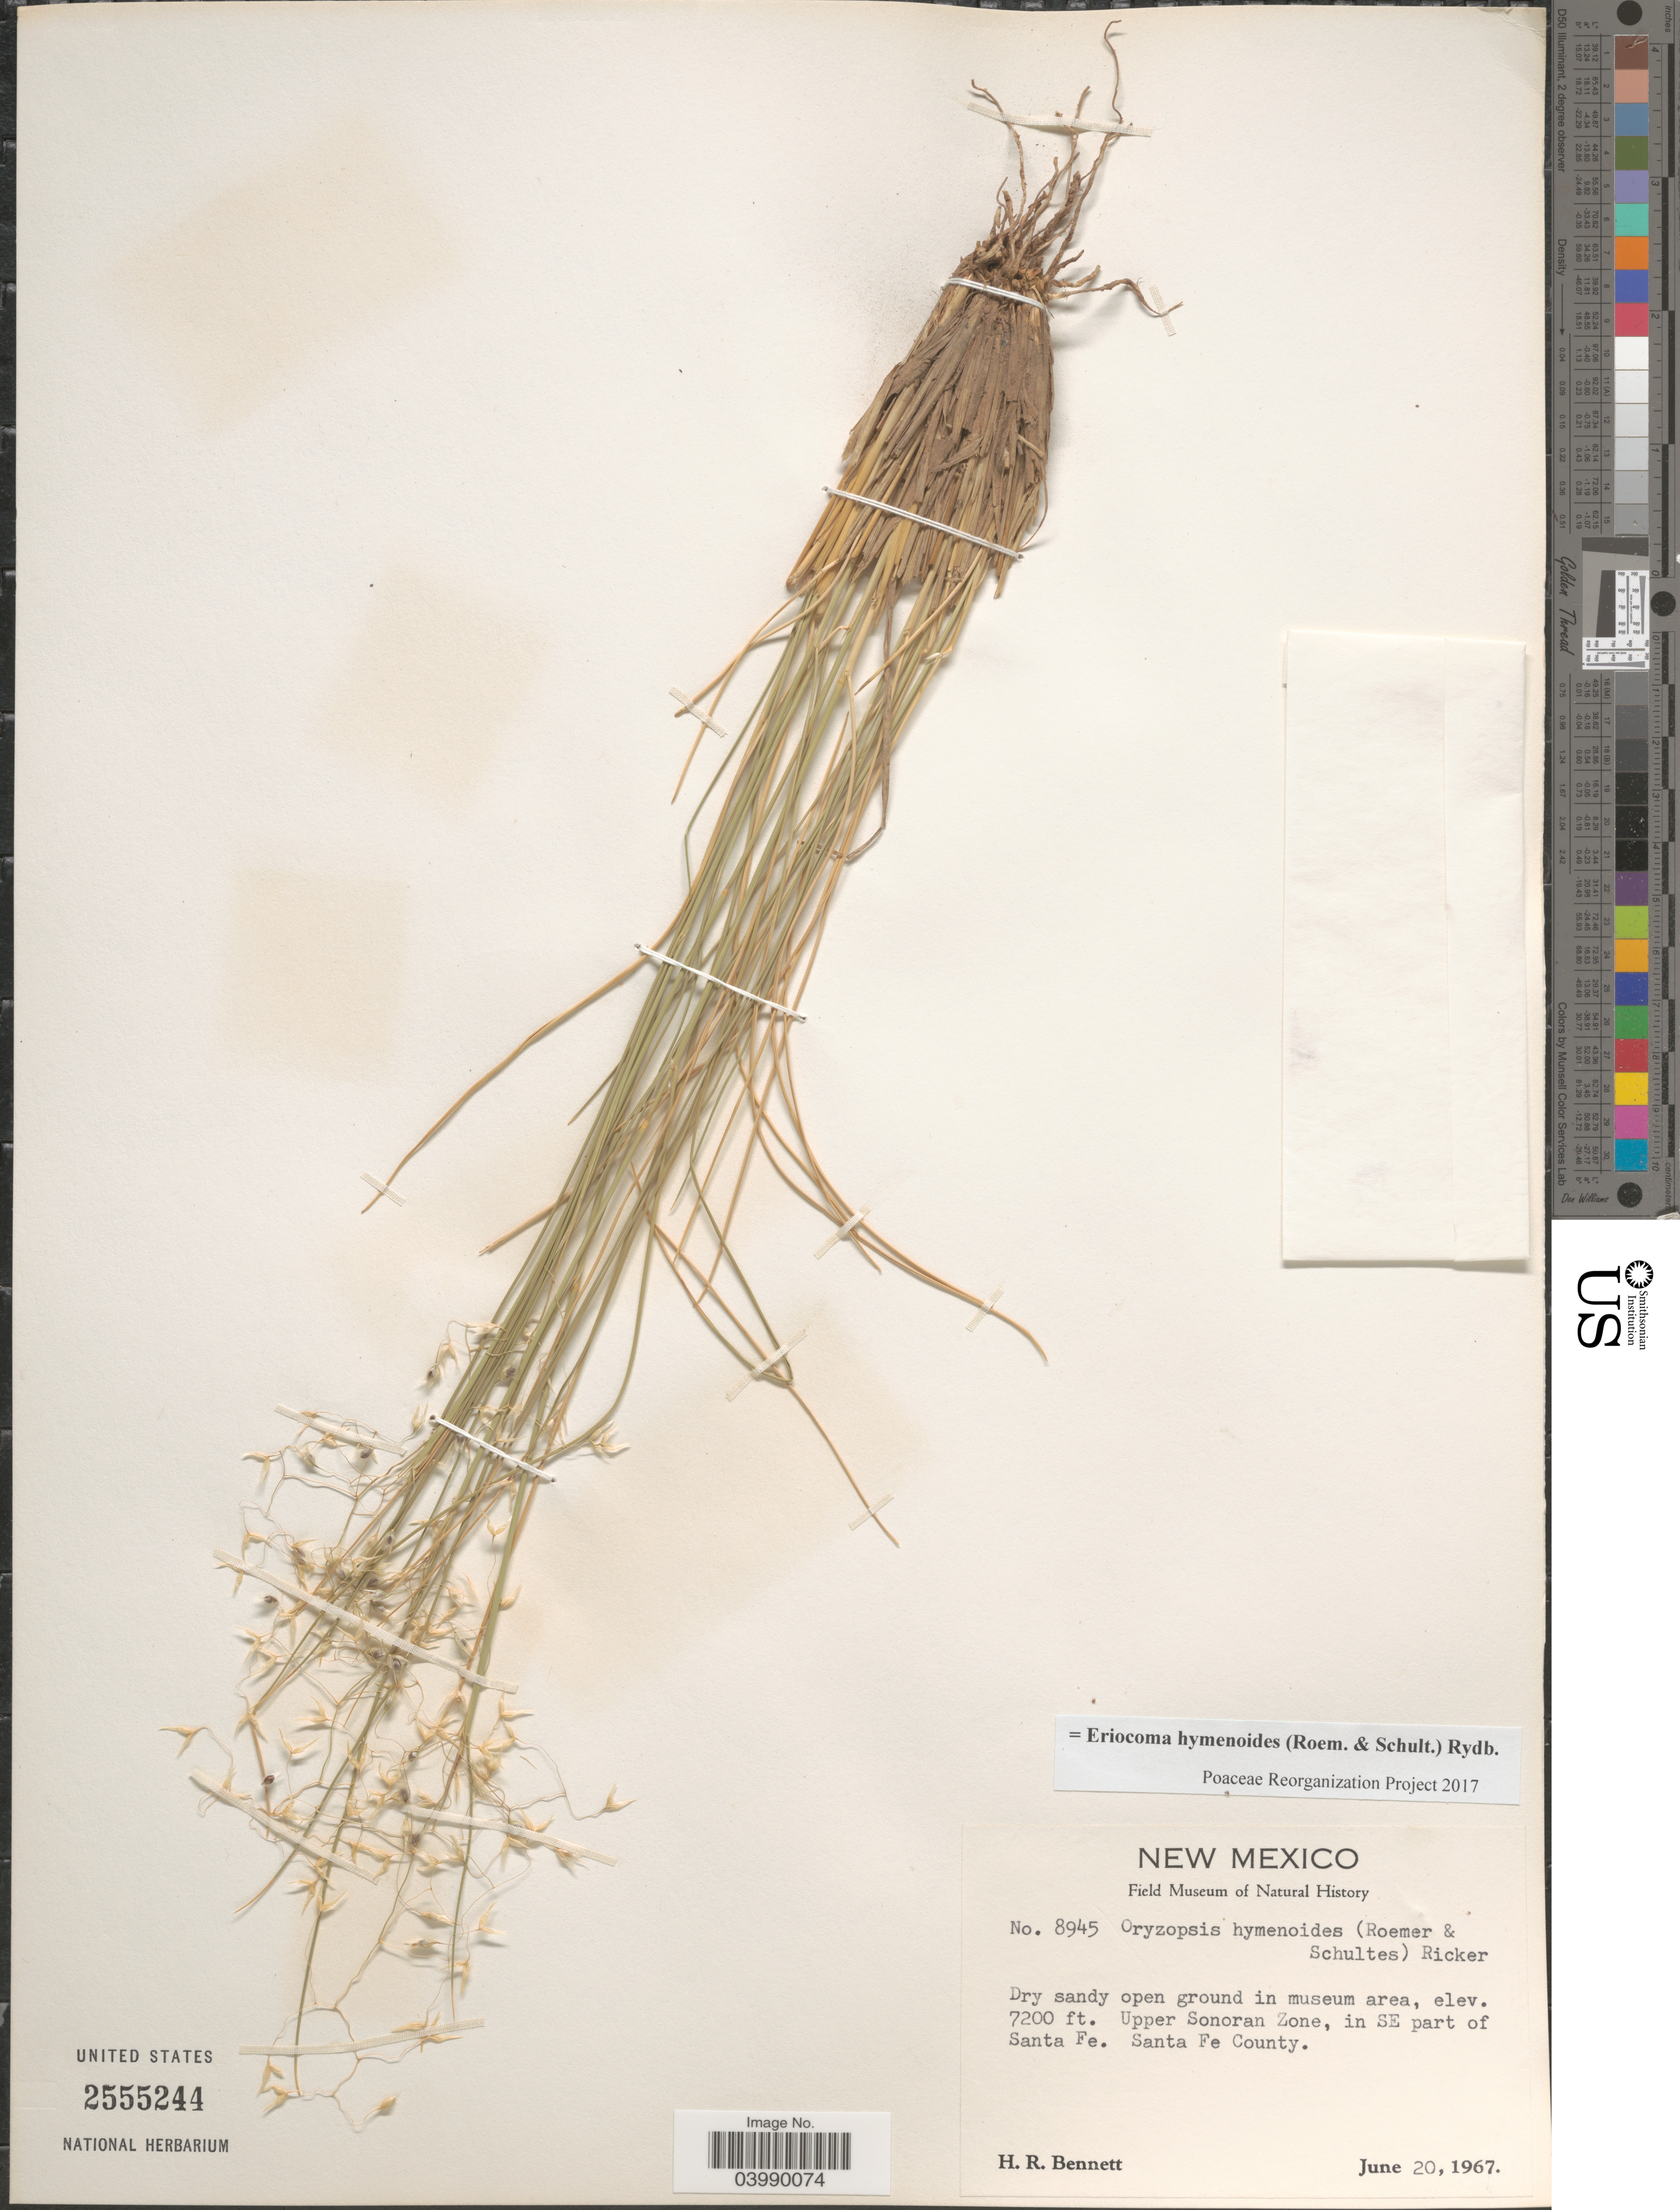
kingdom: Plantae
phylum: Tracheophyta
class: Liliopsida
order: Poales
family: Poaceae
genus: Eriocoma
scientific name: Eriocoma hymenoides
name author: (Roem. & Schult.) Rydb.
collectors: H. R. Bennett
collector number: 8945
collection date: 1967-06-20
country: United States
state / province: New Mexico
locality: In museum area. Upper Sonoran Zone, in SE part of Santa Fe. Santa Fe County.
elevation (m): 2195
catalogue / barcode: US 2555244